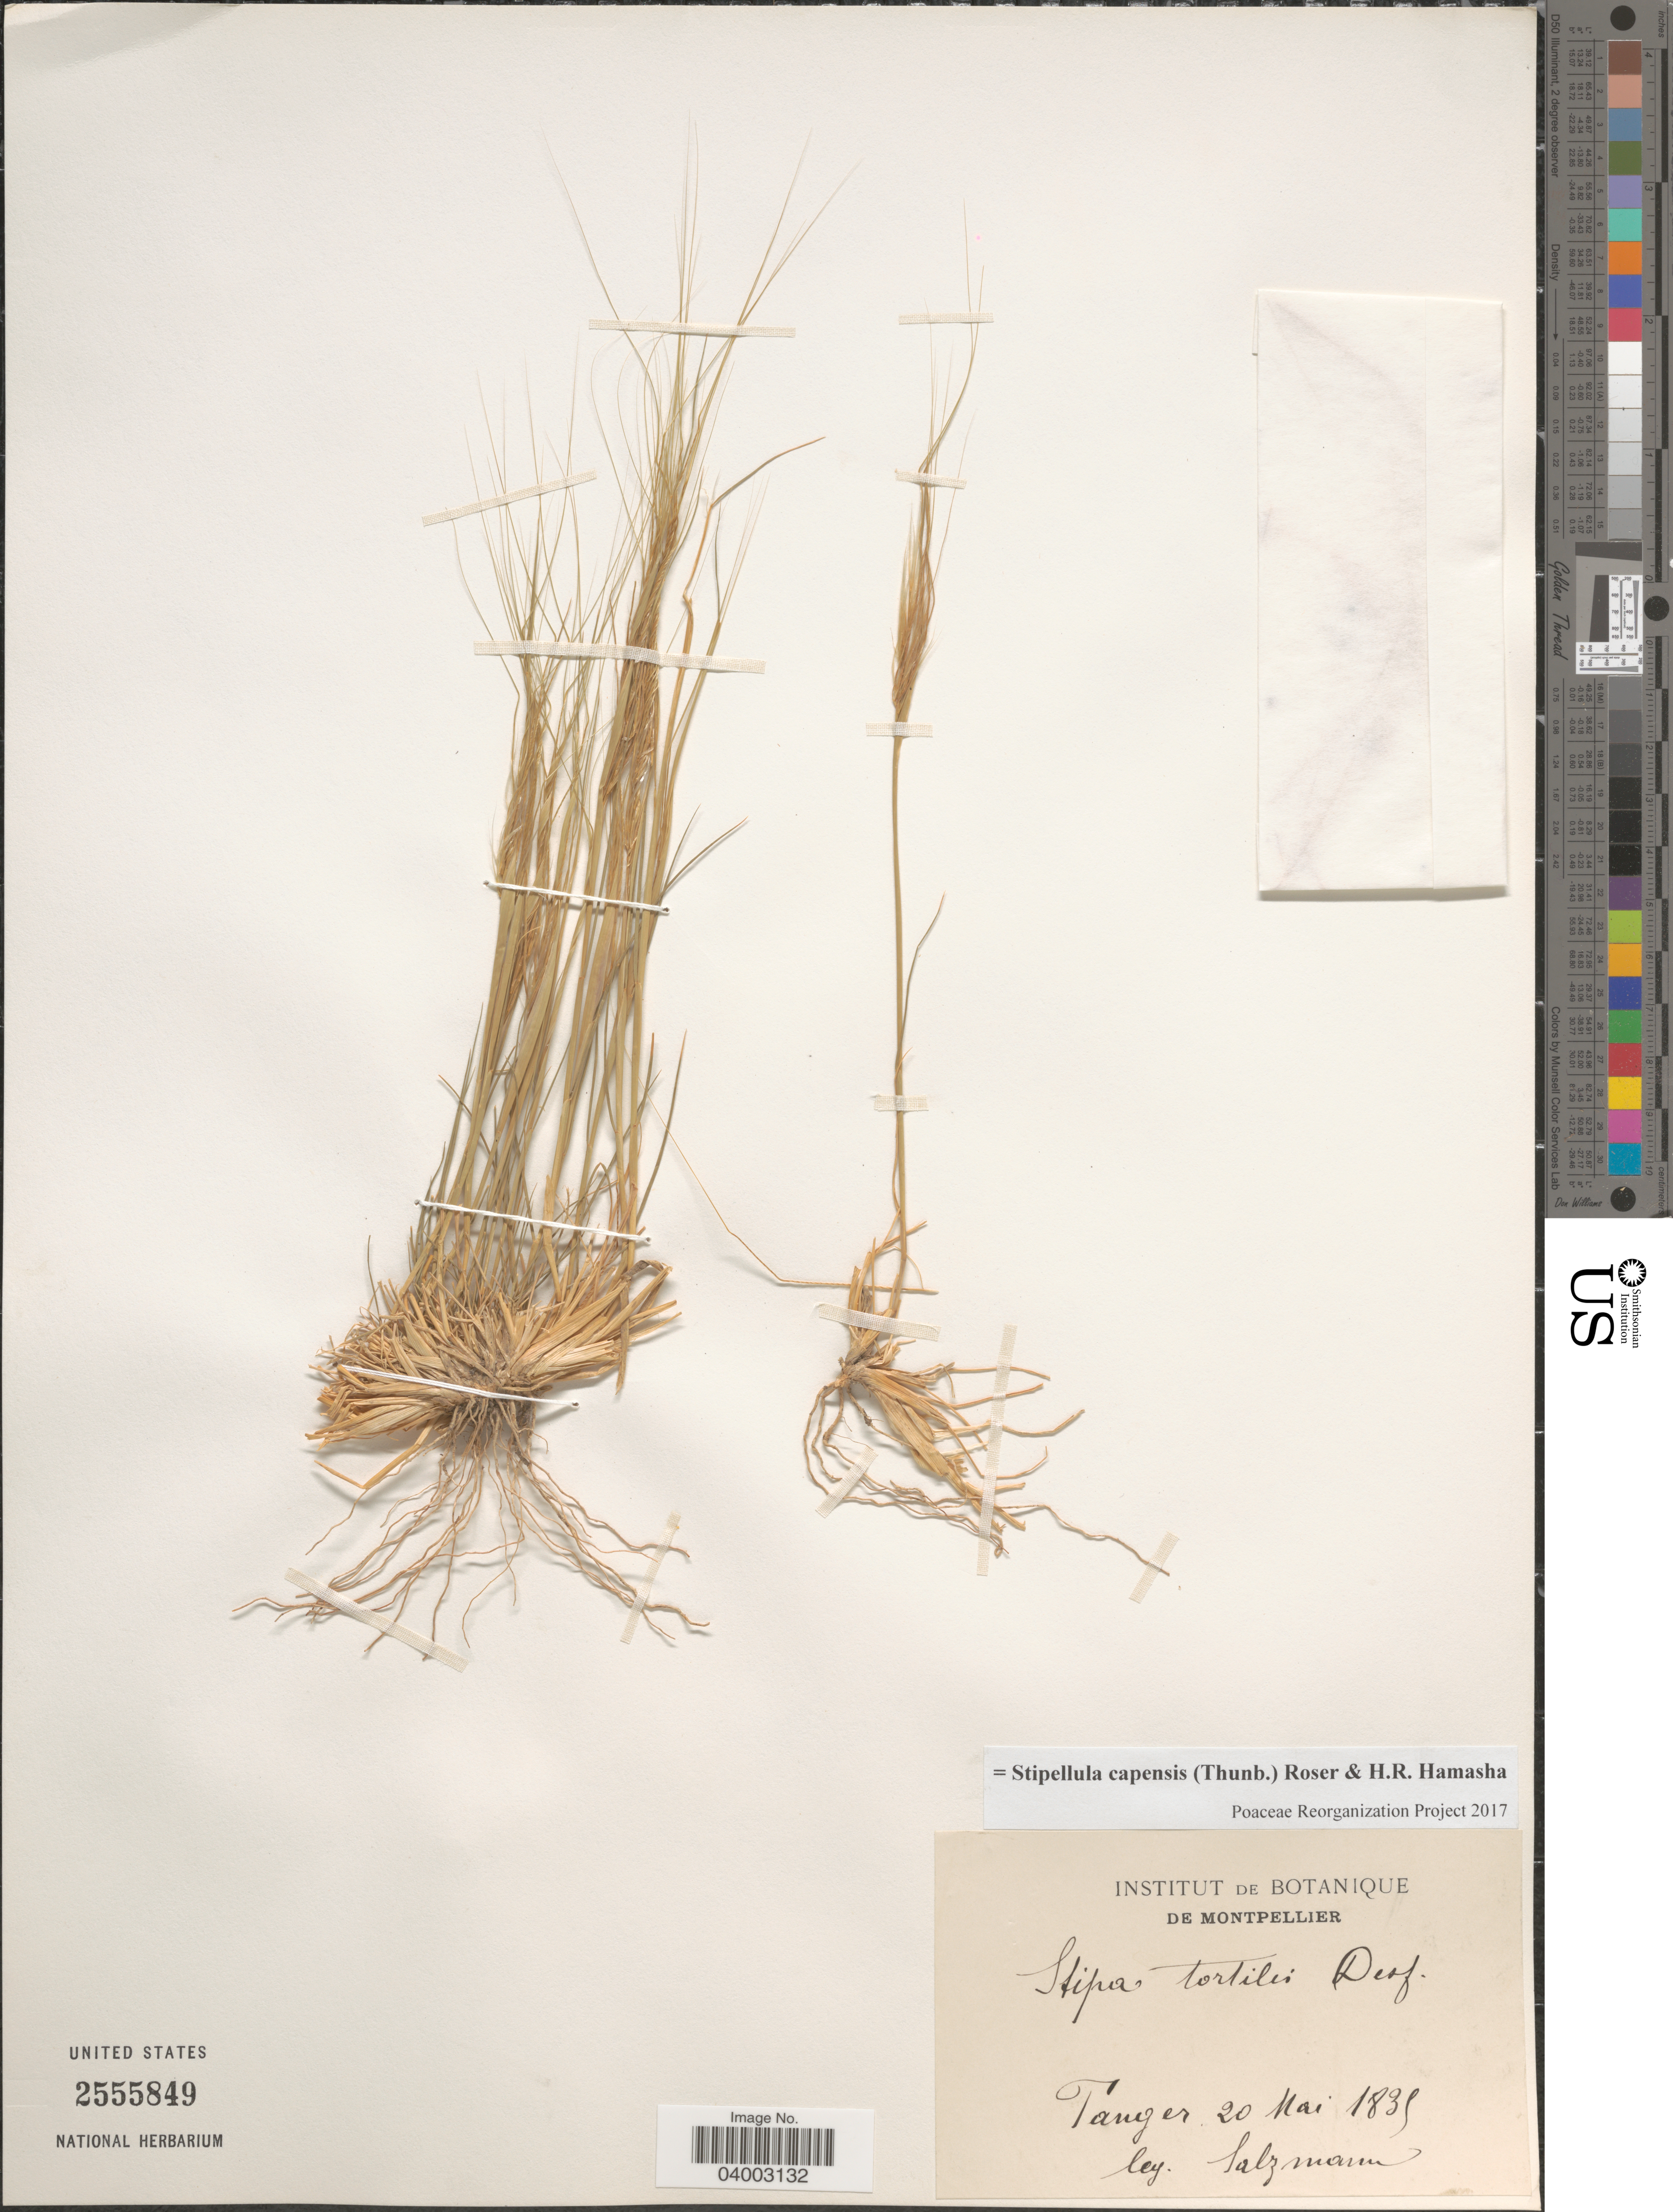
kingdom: Plantae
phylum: Tracheophyta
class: Liliopsida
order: Poales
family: Poaceae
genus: Stipellula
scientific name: Stipellula capensis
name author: (Thunb.) Röser & H. R. Hamasha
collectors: -- Salzmann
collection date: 1839-05-20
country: Morocco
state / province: Tanger-Tétouan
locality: Tanger.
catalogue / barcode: US 2555849